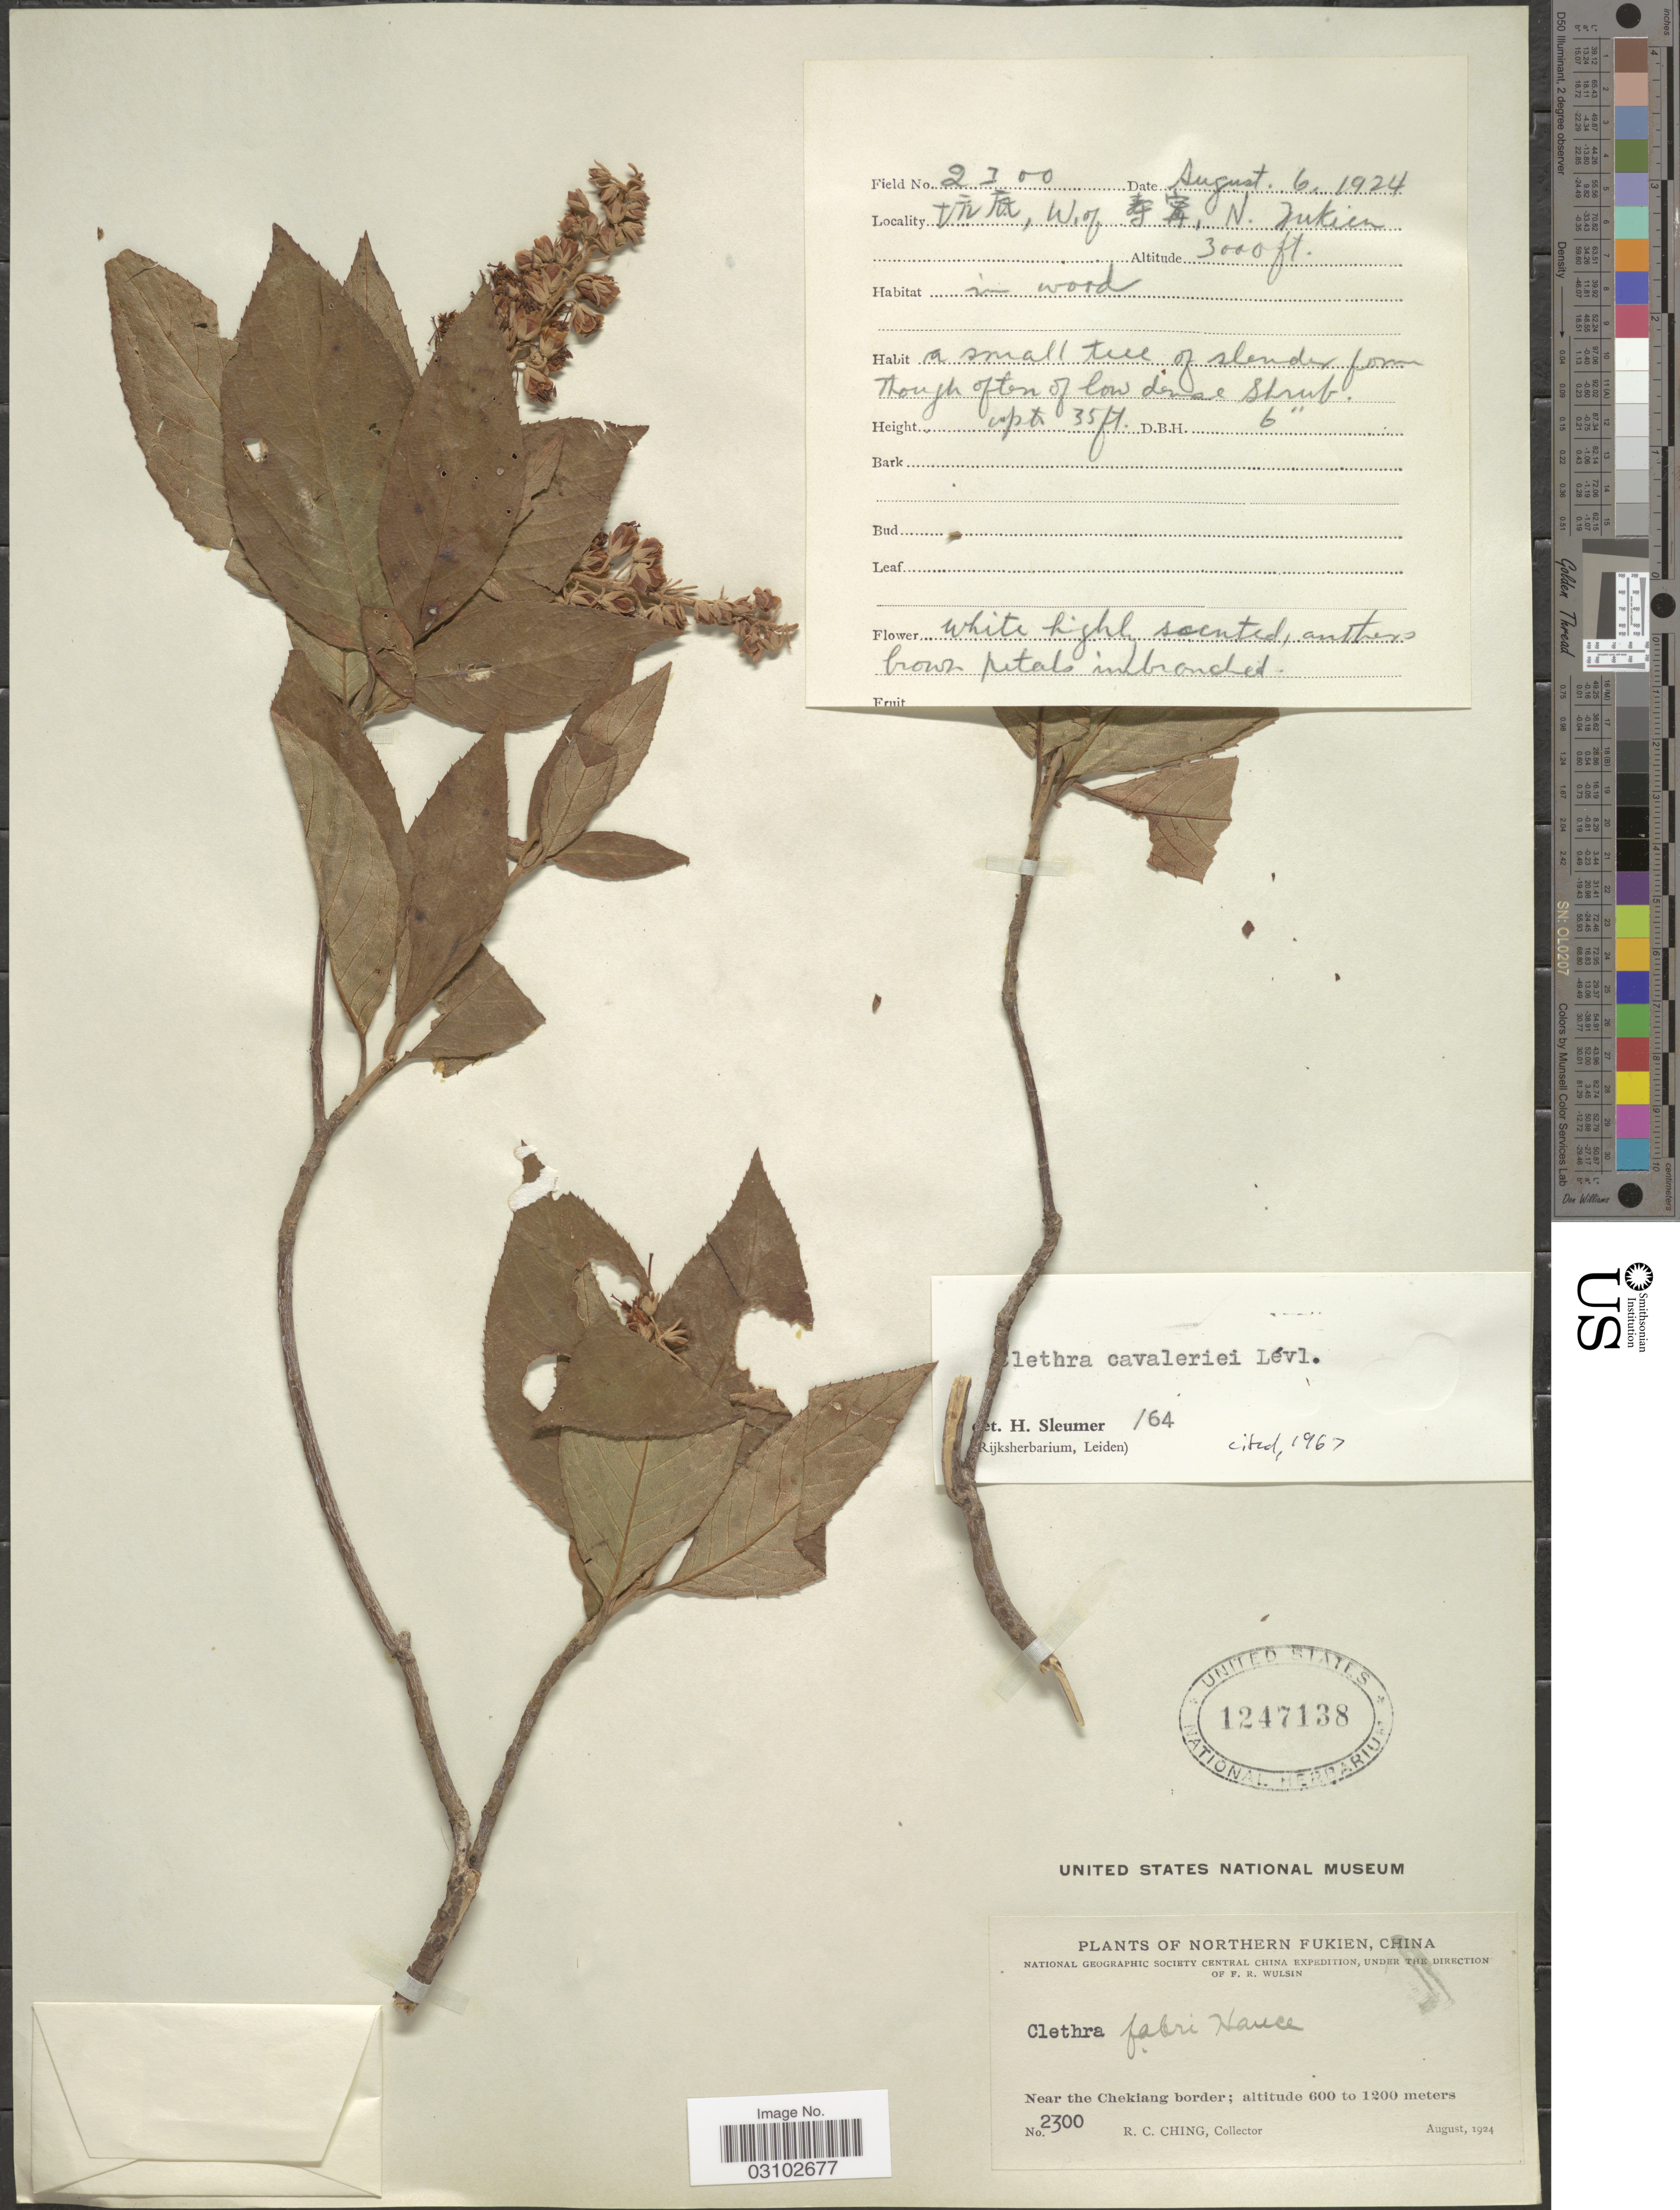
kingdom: Plantae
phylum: Tracheophyta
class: Magnoliopsida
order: Ericales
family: Clethraceae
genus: Clethra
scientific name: Clethra cavaleriei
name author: H. Lév.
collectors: R. C. Ching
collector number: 2300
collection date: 1924-08-06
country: China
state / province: Fujian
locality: Northern Fukien. Near the Chekiang border.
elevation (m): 914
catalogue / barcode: US 1247138